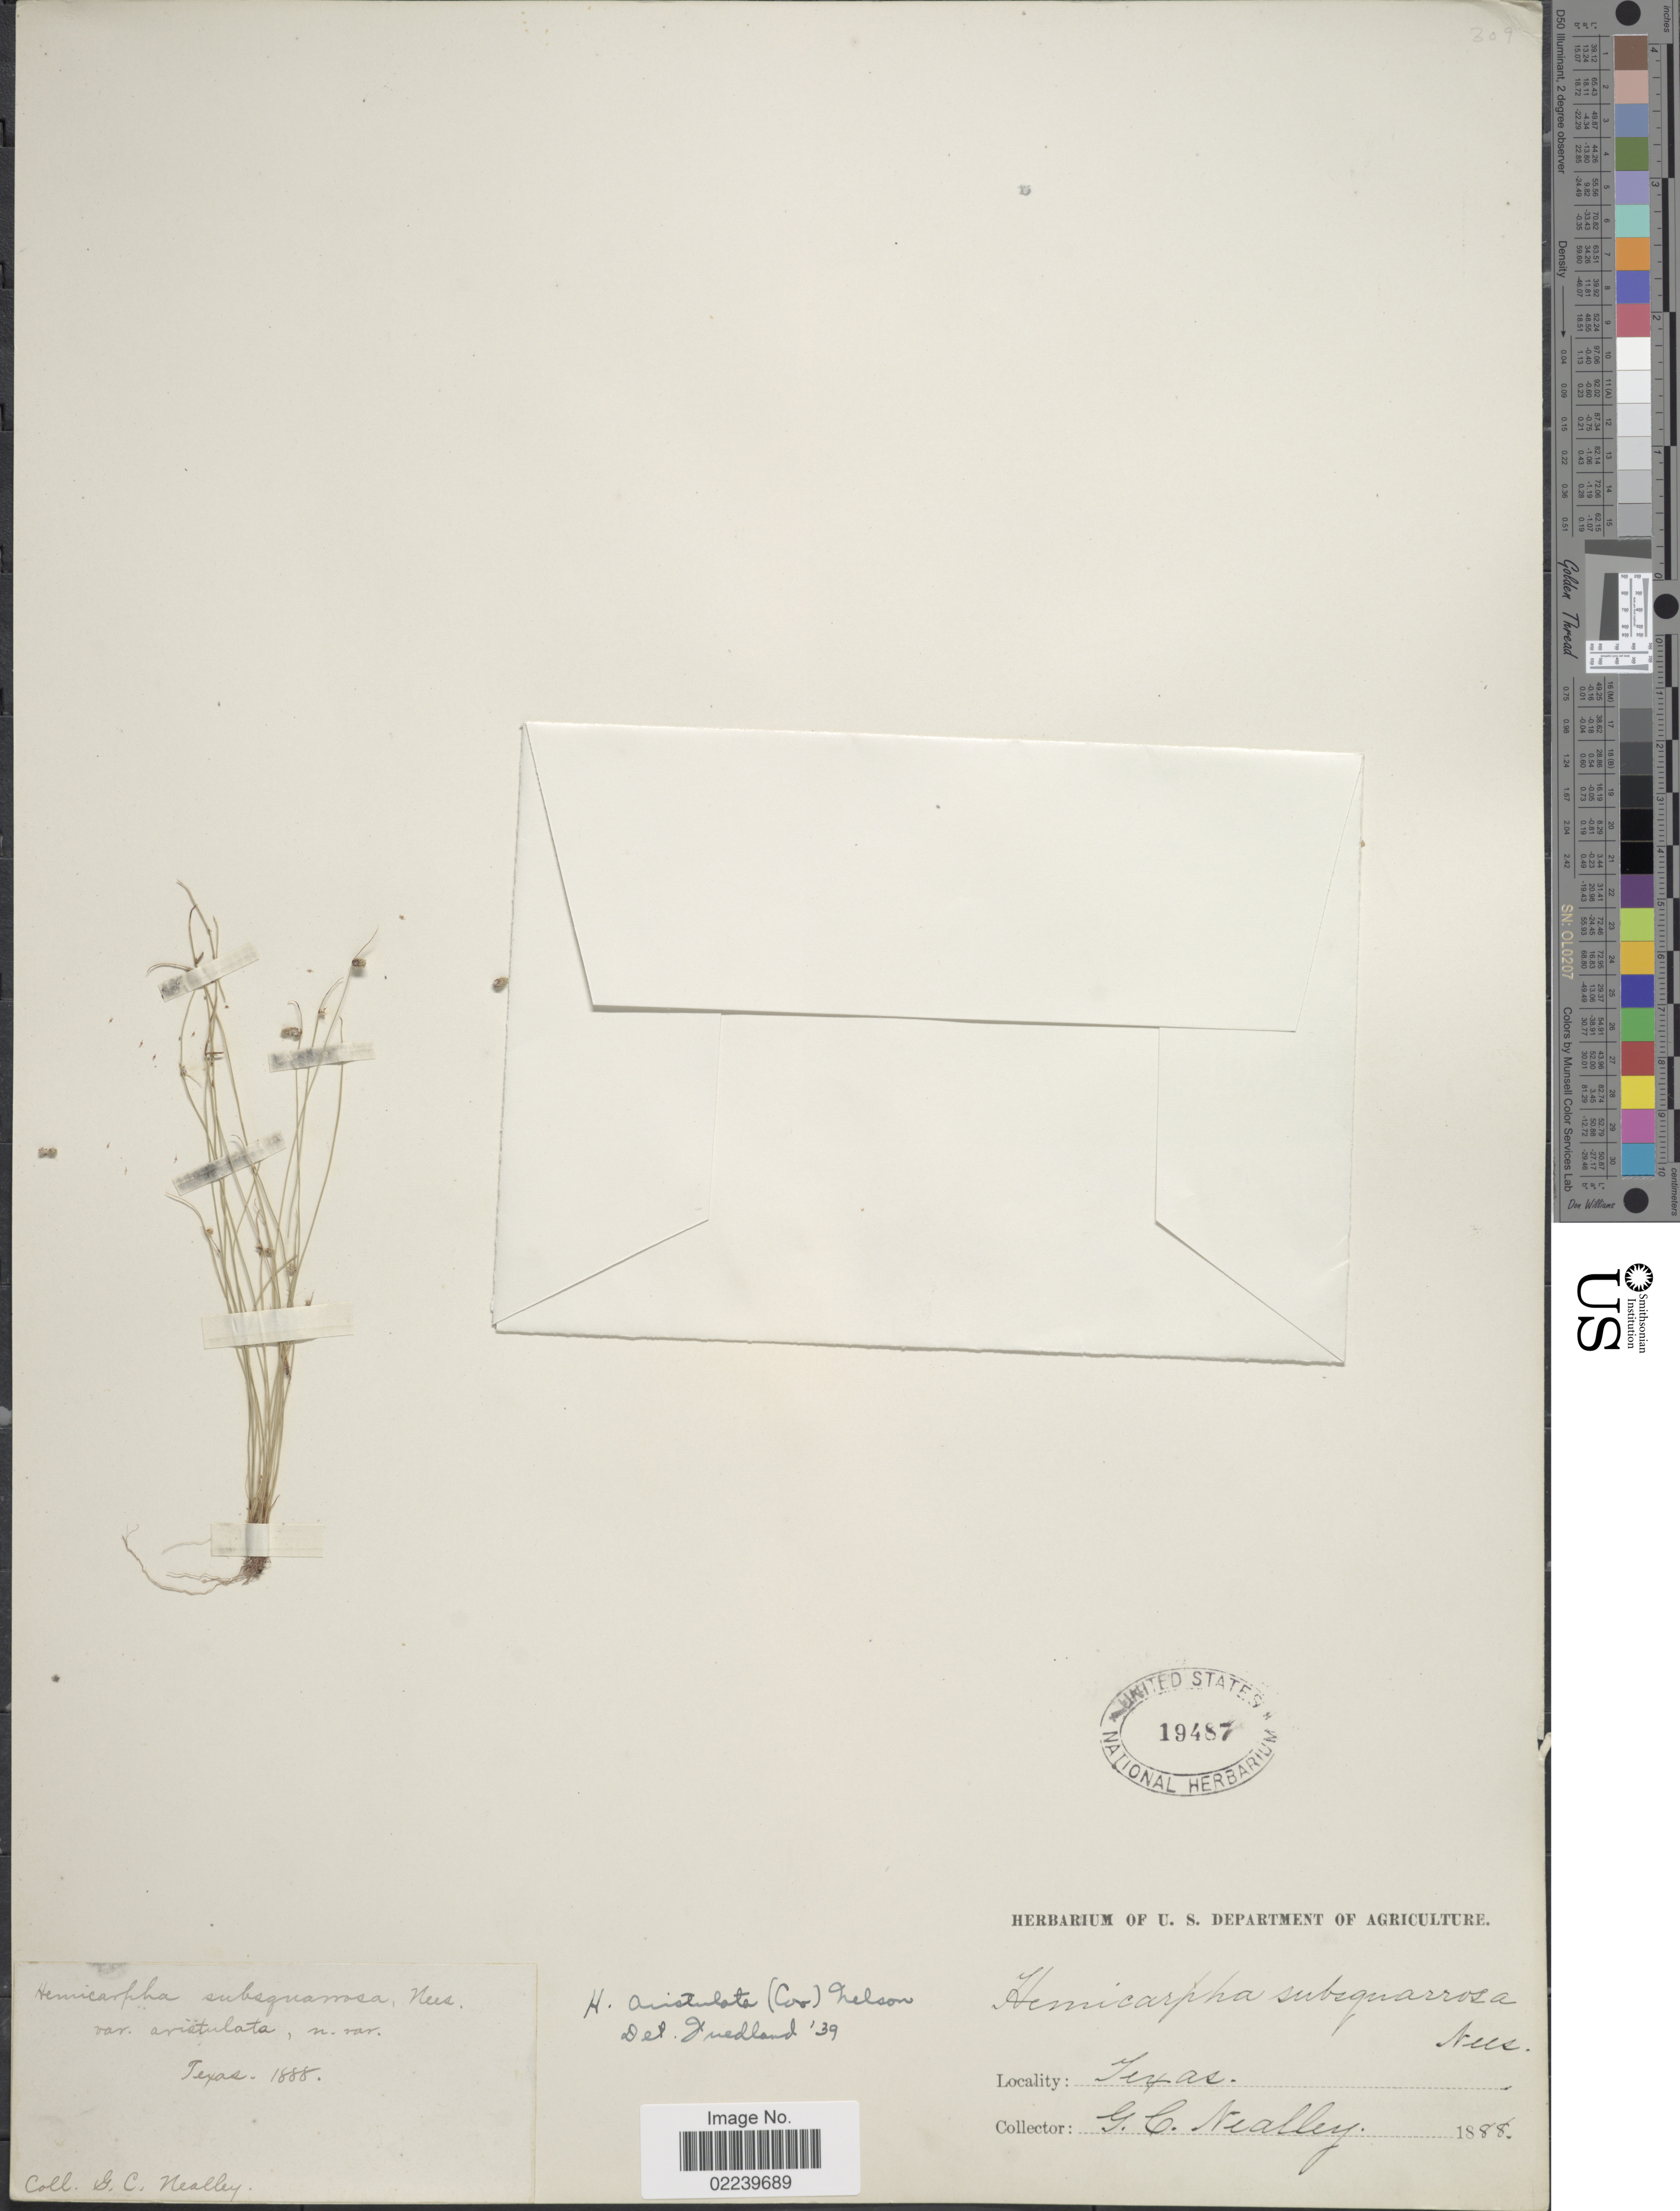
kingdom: Plantae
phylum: Tracheophyta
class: Liliopsida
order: Poales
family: Cyperaceae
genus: Cyperus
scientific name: Cyperus aristulatus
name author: (Coville) Bauters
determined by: Strong, M. T., (US), Smithsonian Institution - National Museum of Natural History (UNITED STATES)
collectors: G. Neally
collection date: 1888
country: United States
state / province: Texas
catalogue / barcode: US 19487